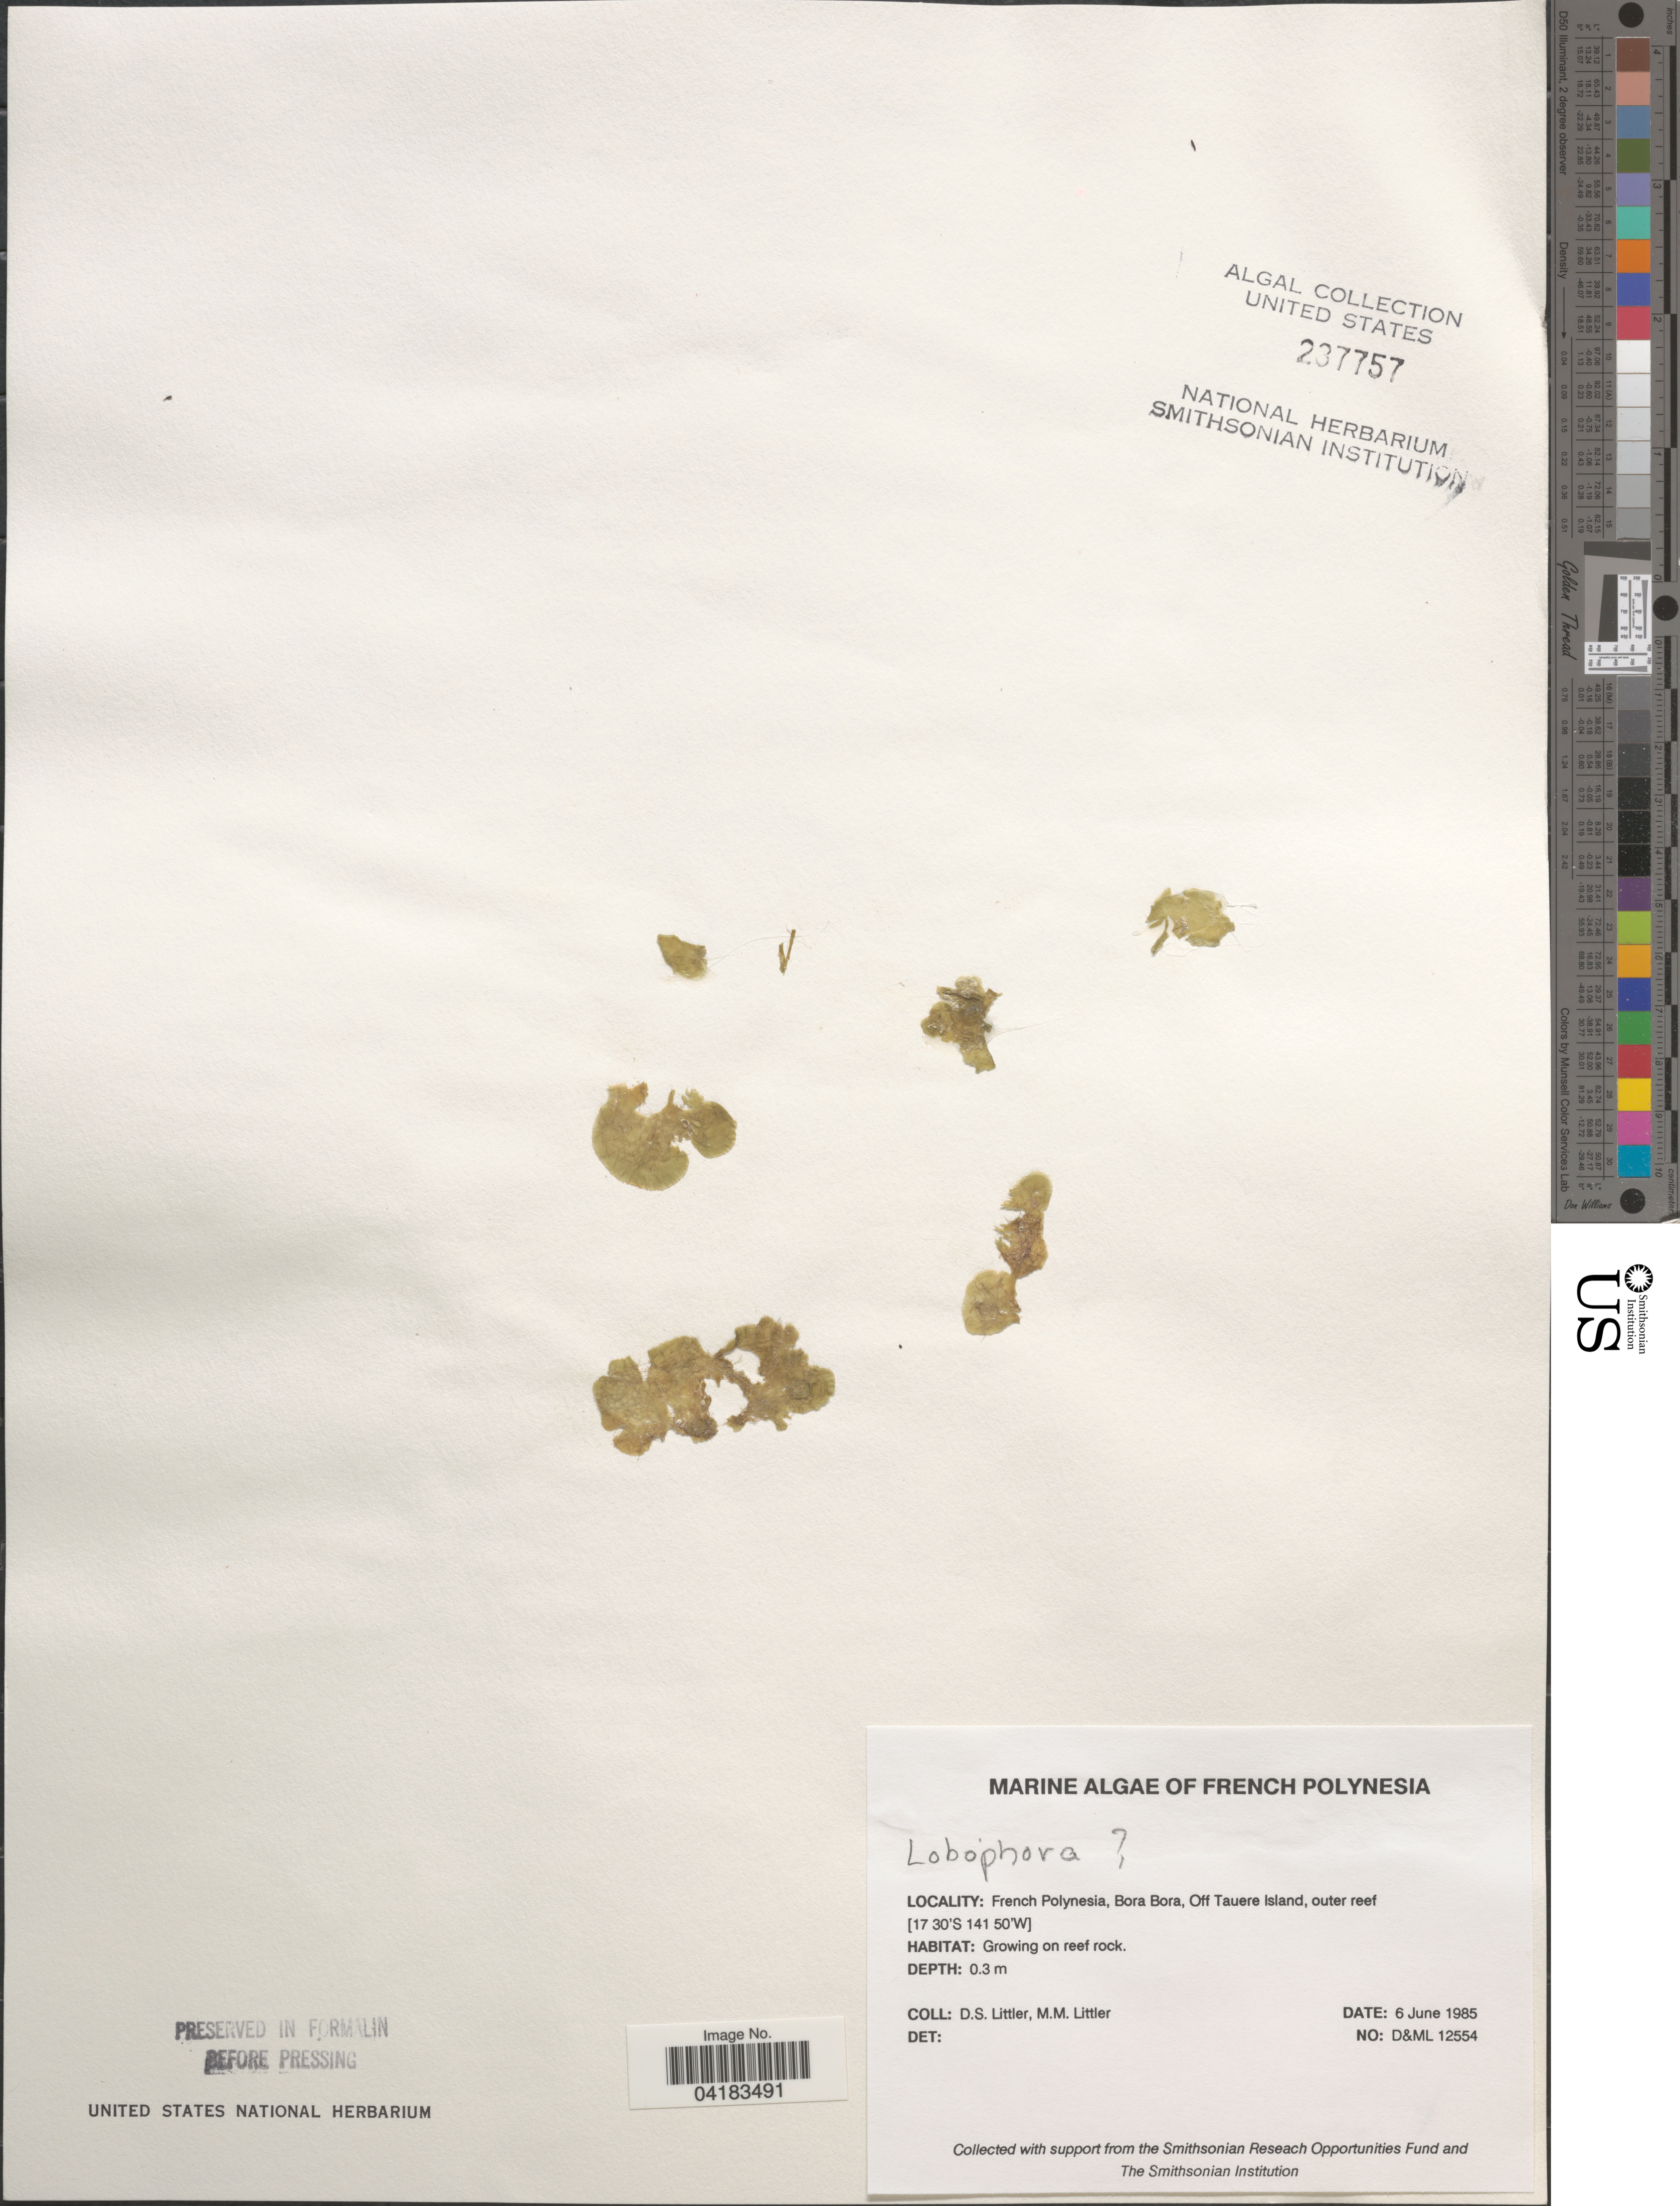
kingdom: Chromista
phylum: Ochrophyta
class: Phaeophyceae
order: Dictyotales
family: Dictyotaceae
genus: Lobophora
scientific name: Lobophora sp.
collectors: D. S. Littler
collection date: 1985-06-06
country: French Polynesia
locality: Bora Bora, Off Tauere Island, outer reef.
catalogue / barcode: US 237757